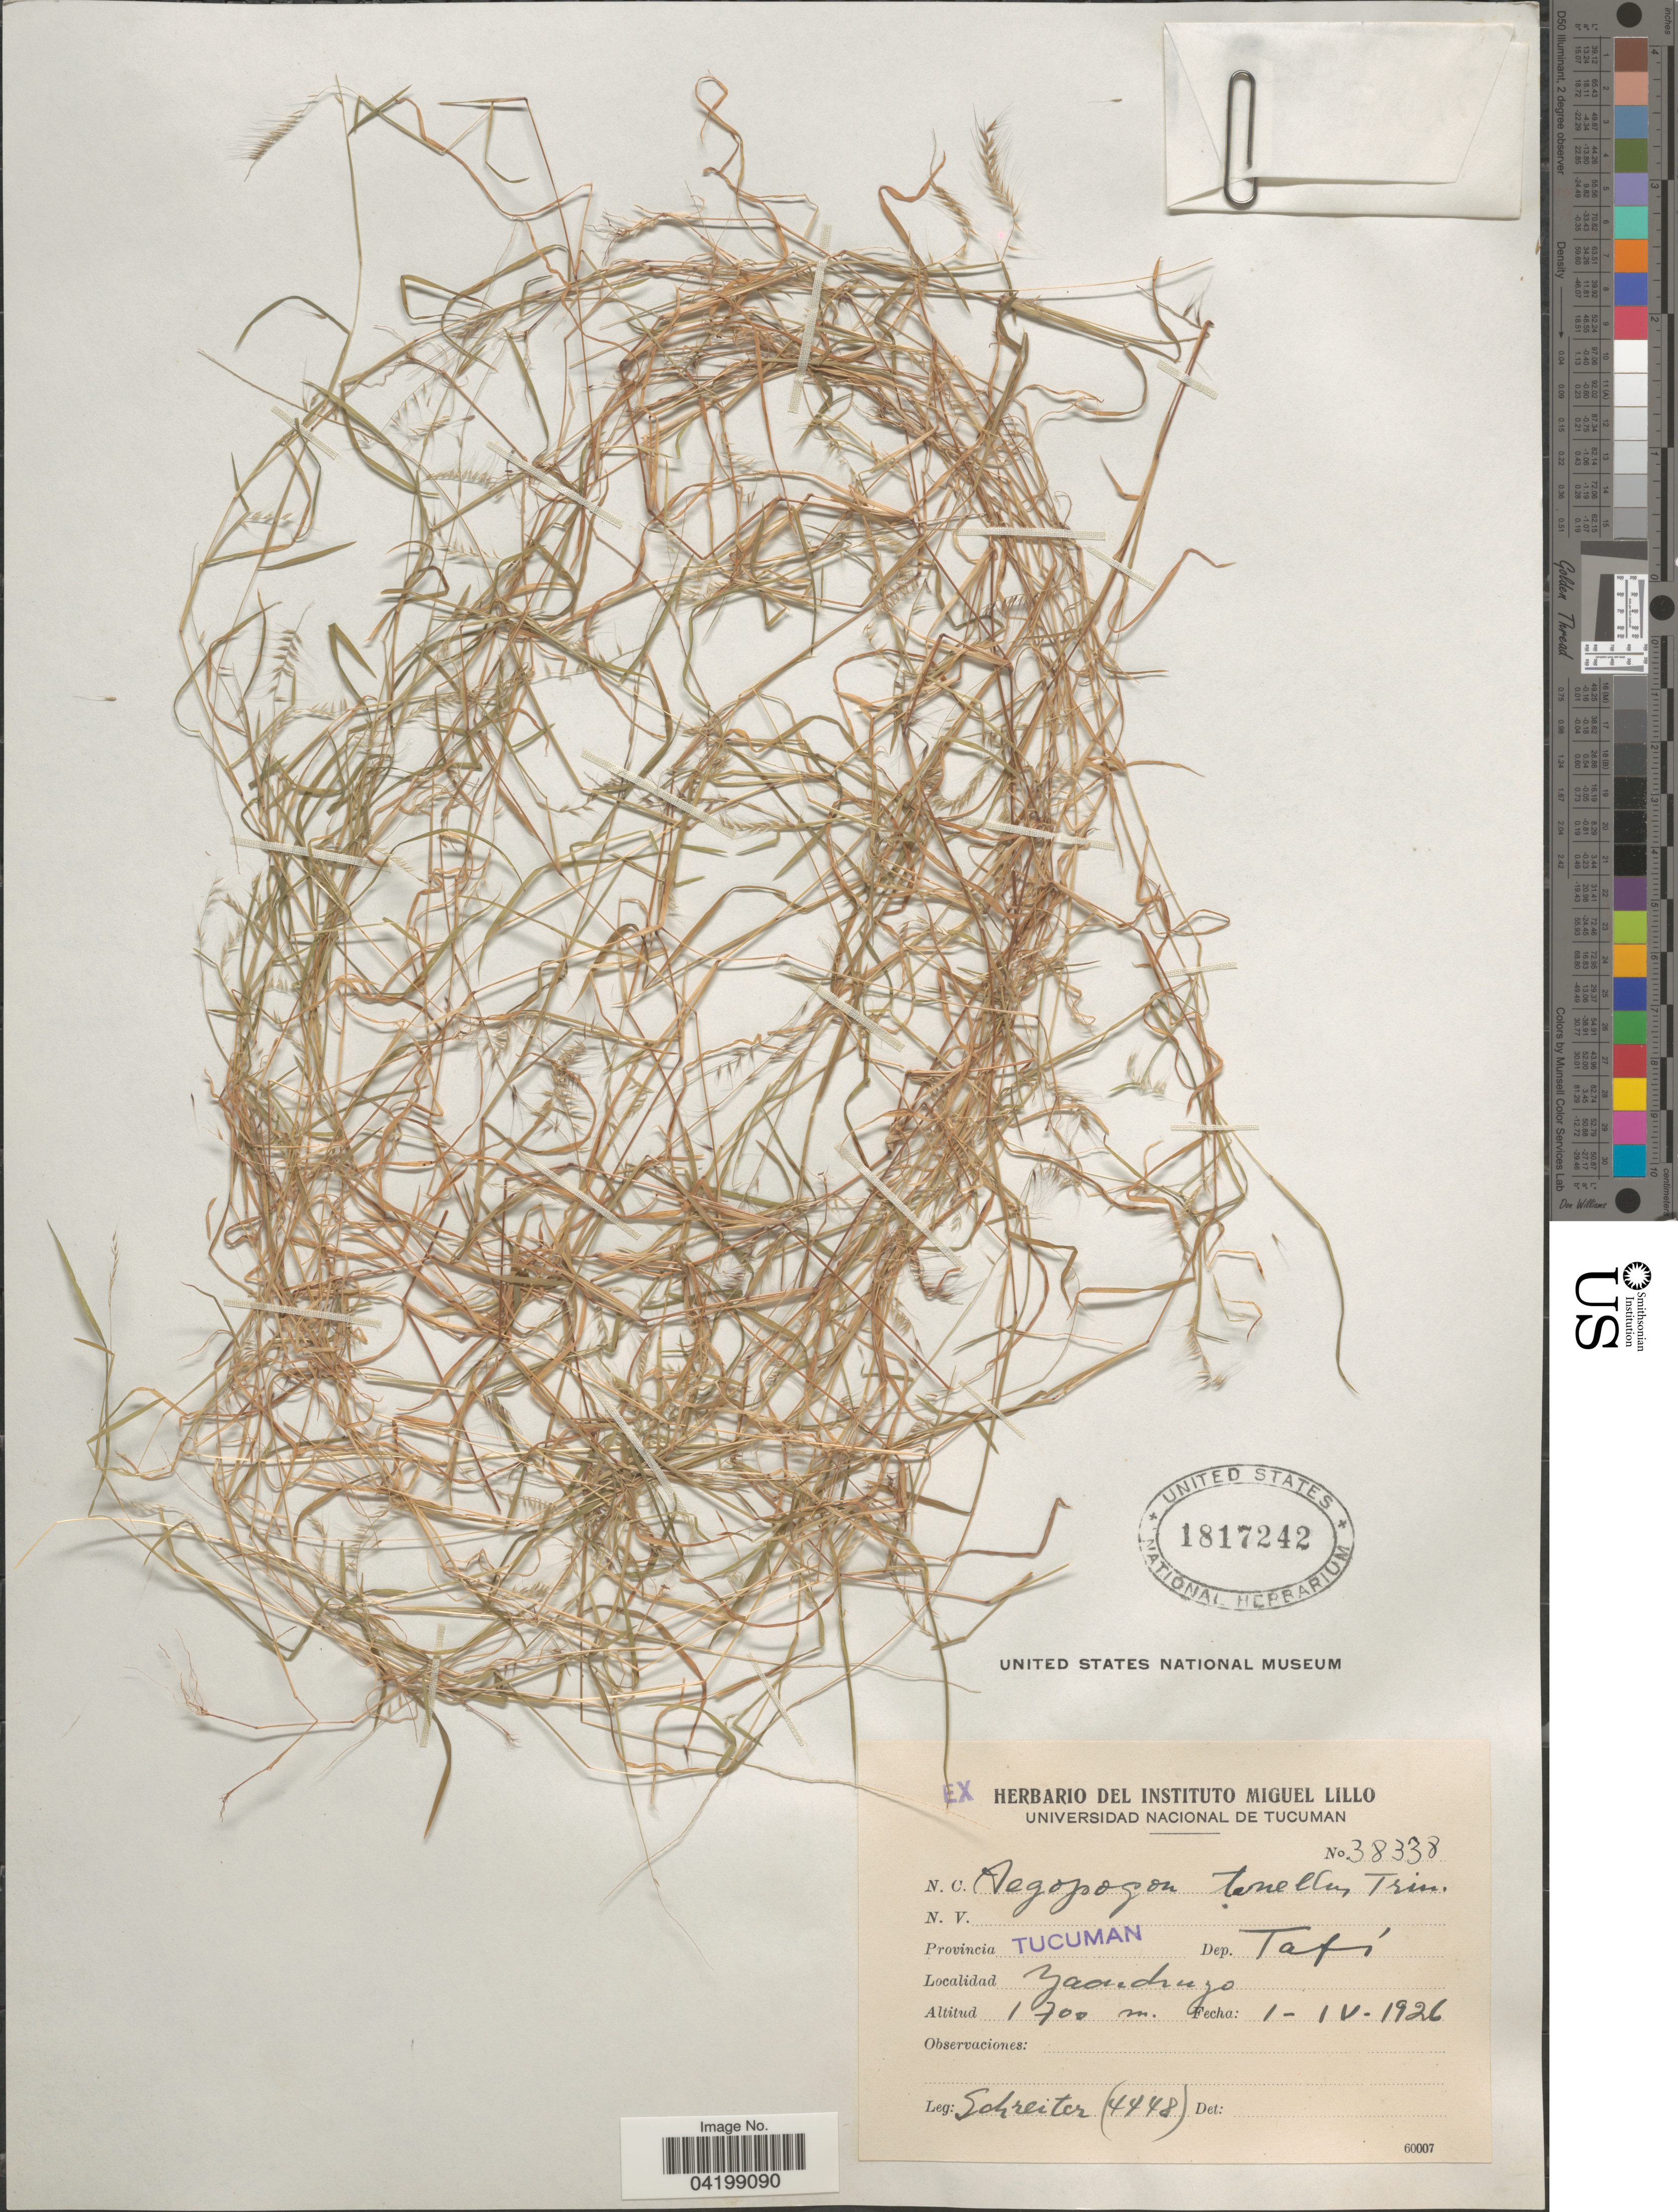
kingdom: Plantae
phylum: Tracheophyta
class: Liliopsida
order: Poales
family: Poaceae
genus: Muhlenbergia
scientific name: Muhlenbergia bryophilus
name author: (Döll) P.M. Peterson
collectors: -. Schreiter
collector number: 4448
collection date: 1926-04-01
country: Argentina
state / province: Tucuman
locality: Dep. Tafí. Zaandruzo [interpreted].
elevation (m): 1700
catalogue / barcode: US 1817242